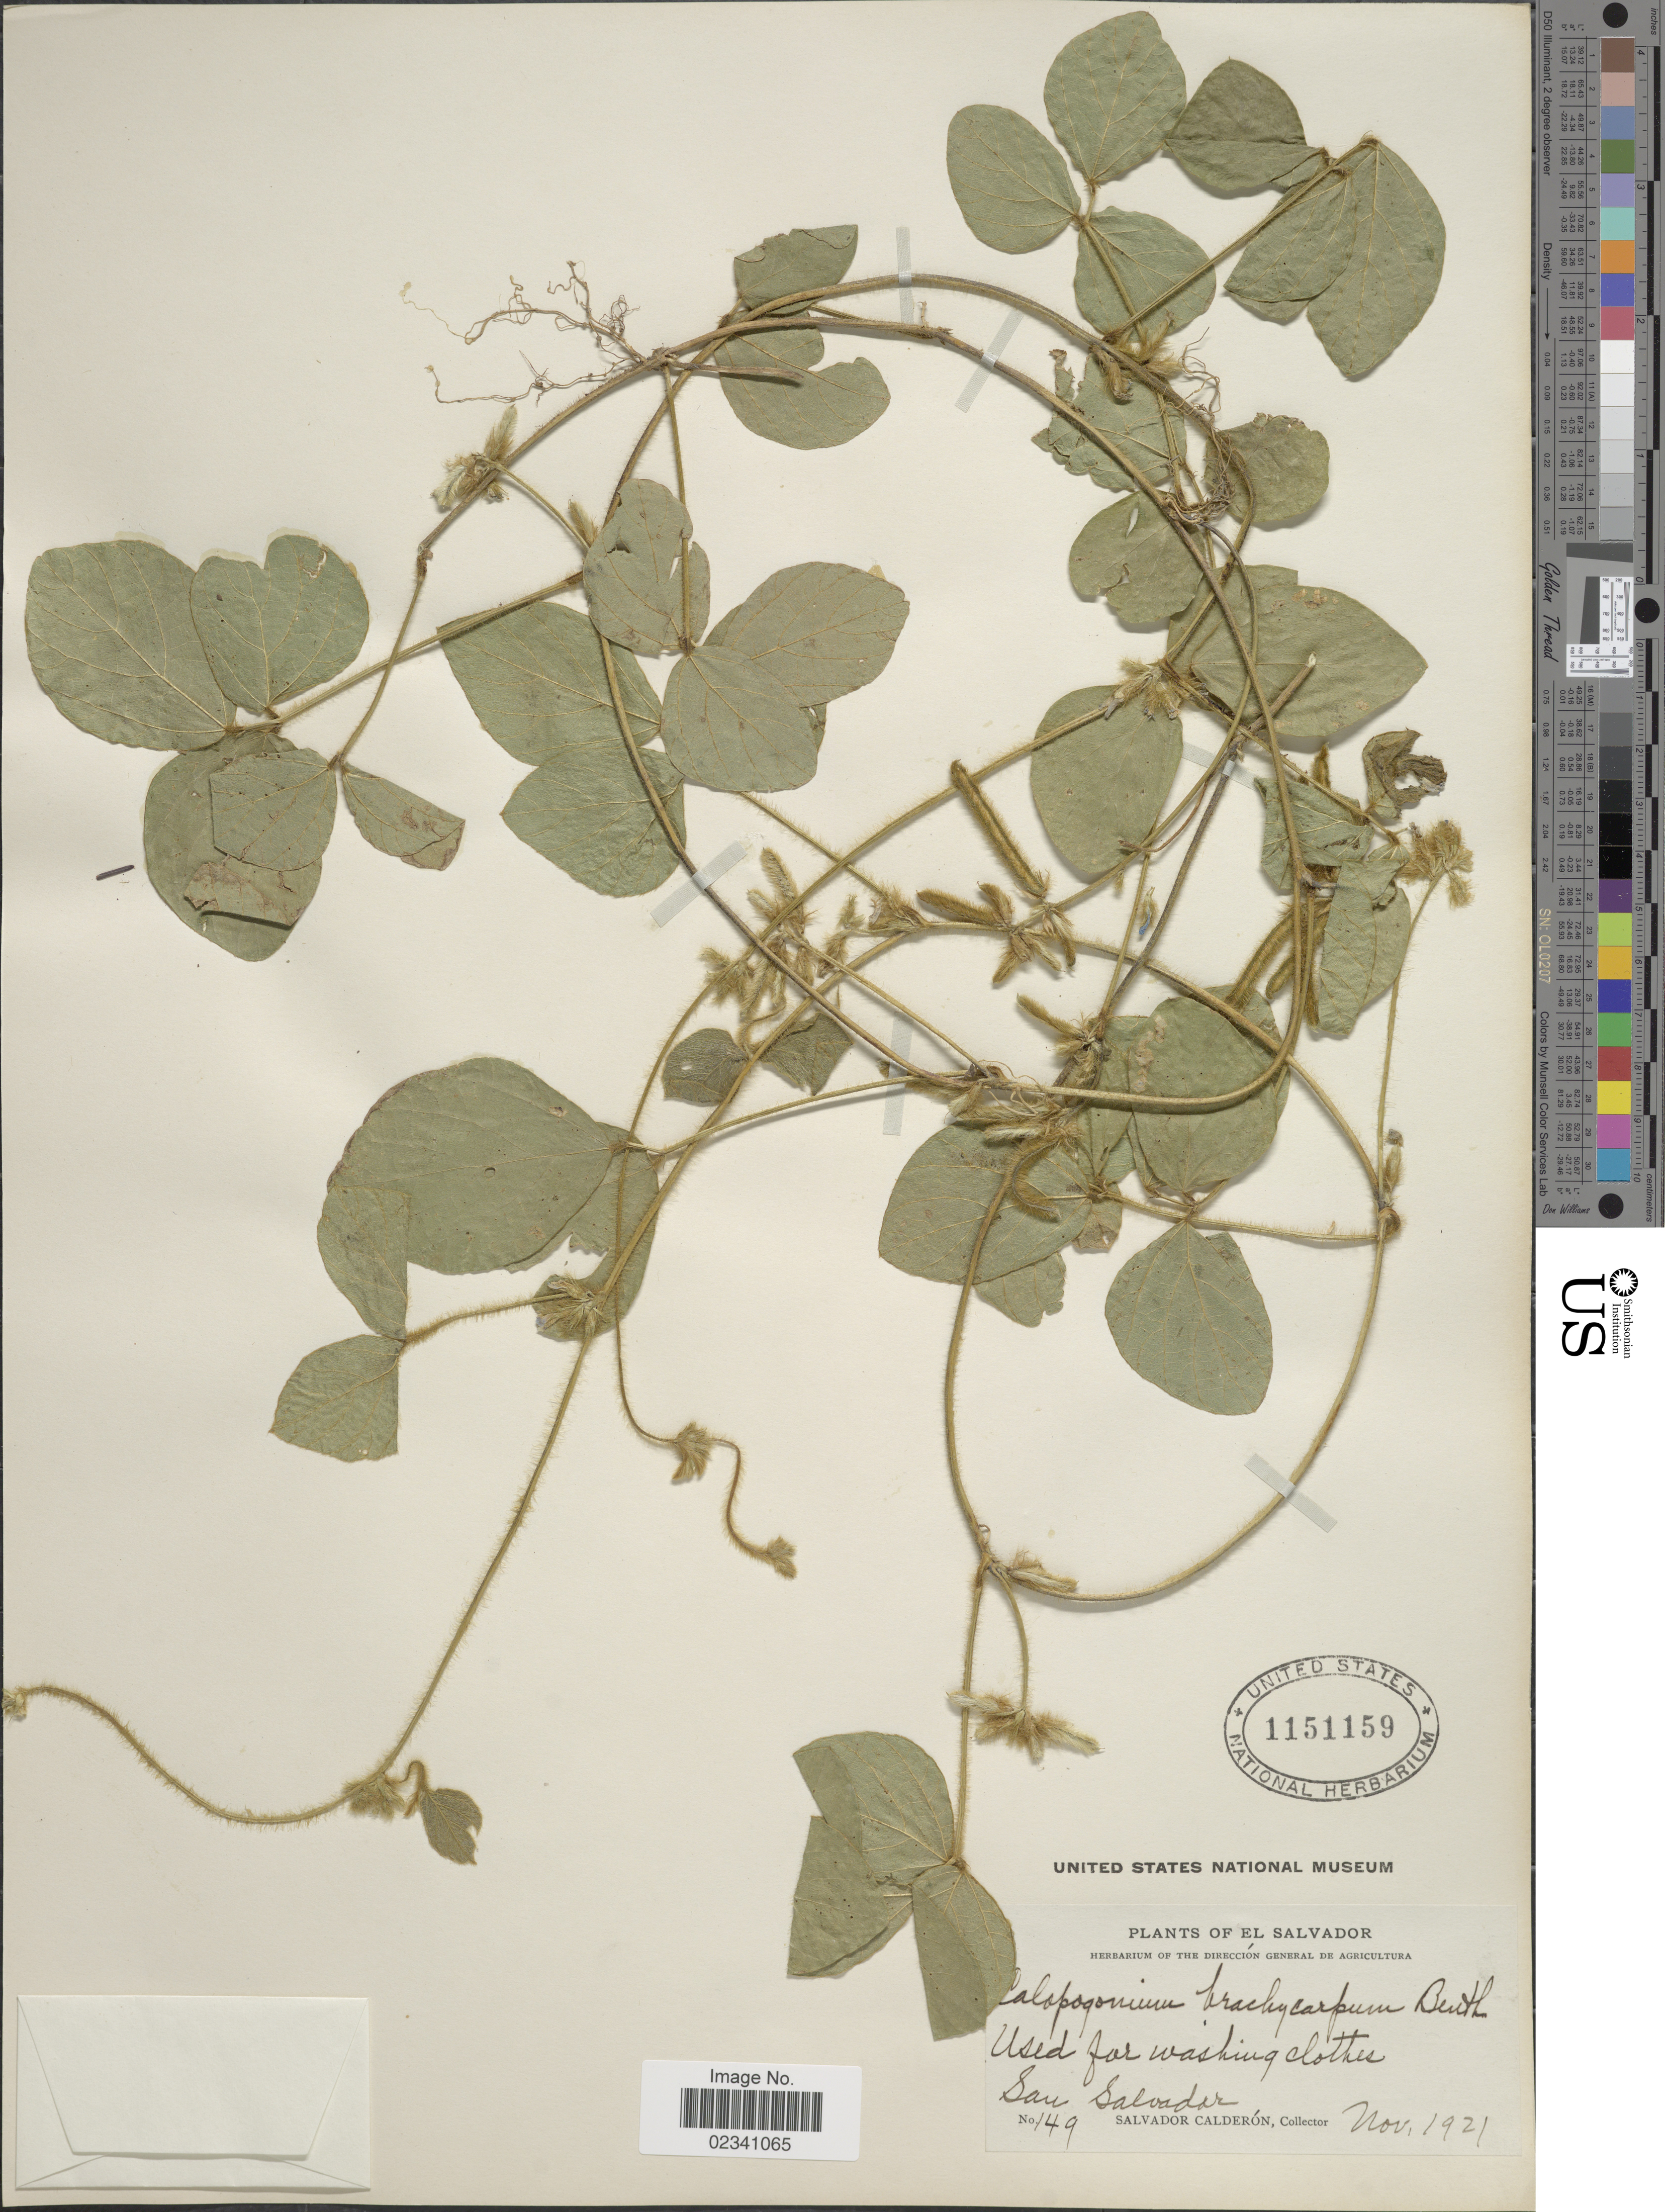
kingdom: Plantae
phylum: Tracheophyta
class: Magnoliopsida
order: Fabales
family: Fabaceae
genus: Calopogonium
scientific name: Calopogonium mucunoides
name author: Desv.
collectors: S. Calderón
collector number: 149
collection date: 1921-11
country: El Salvador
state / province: San Salvador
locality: San Salvador, El Salvador.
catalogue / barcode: US 1151159